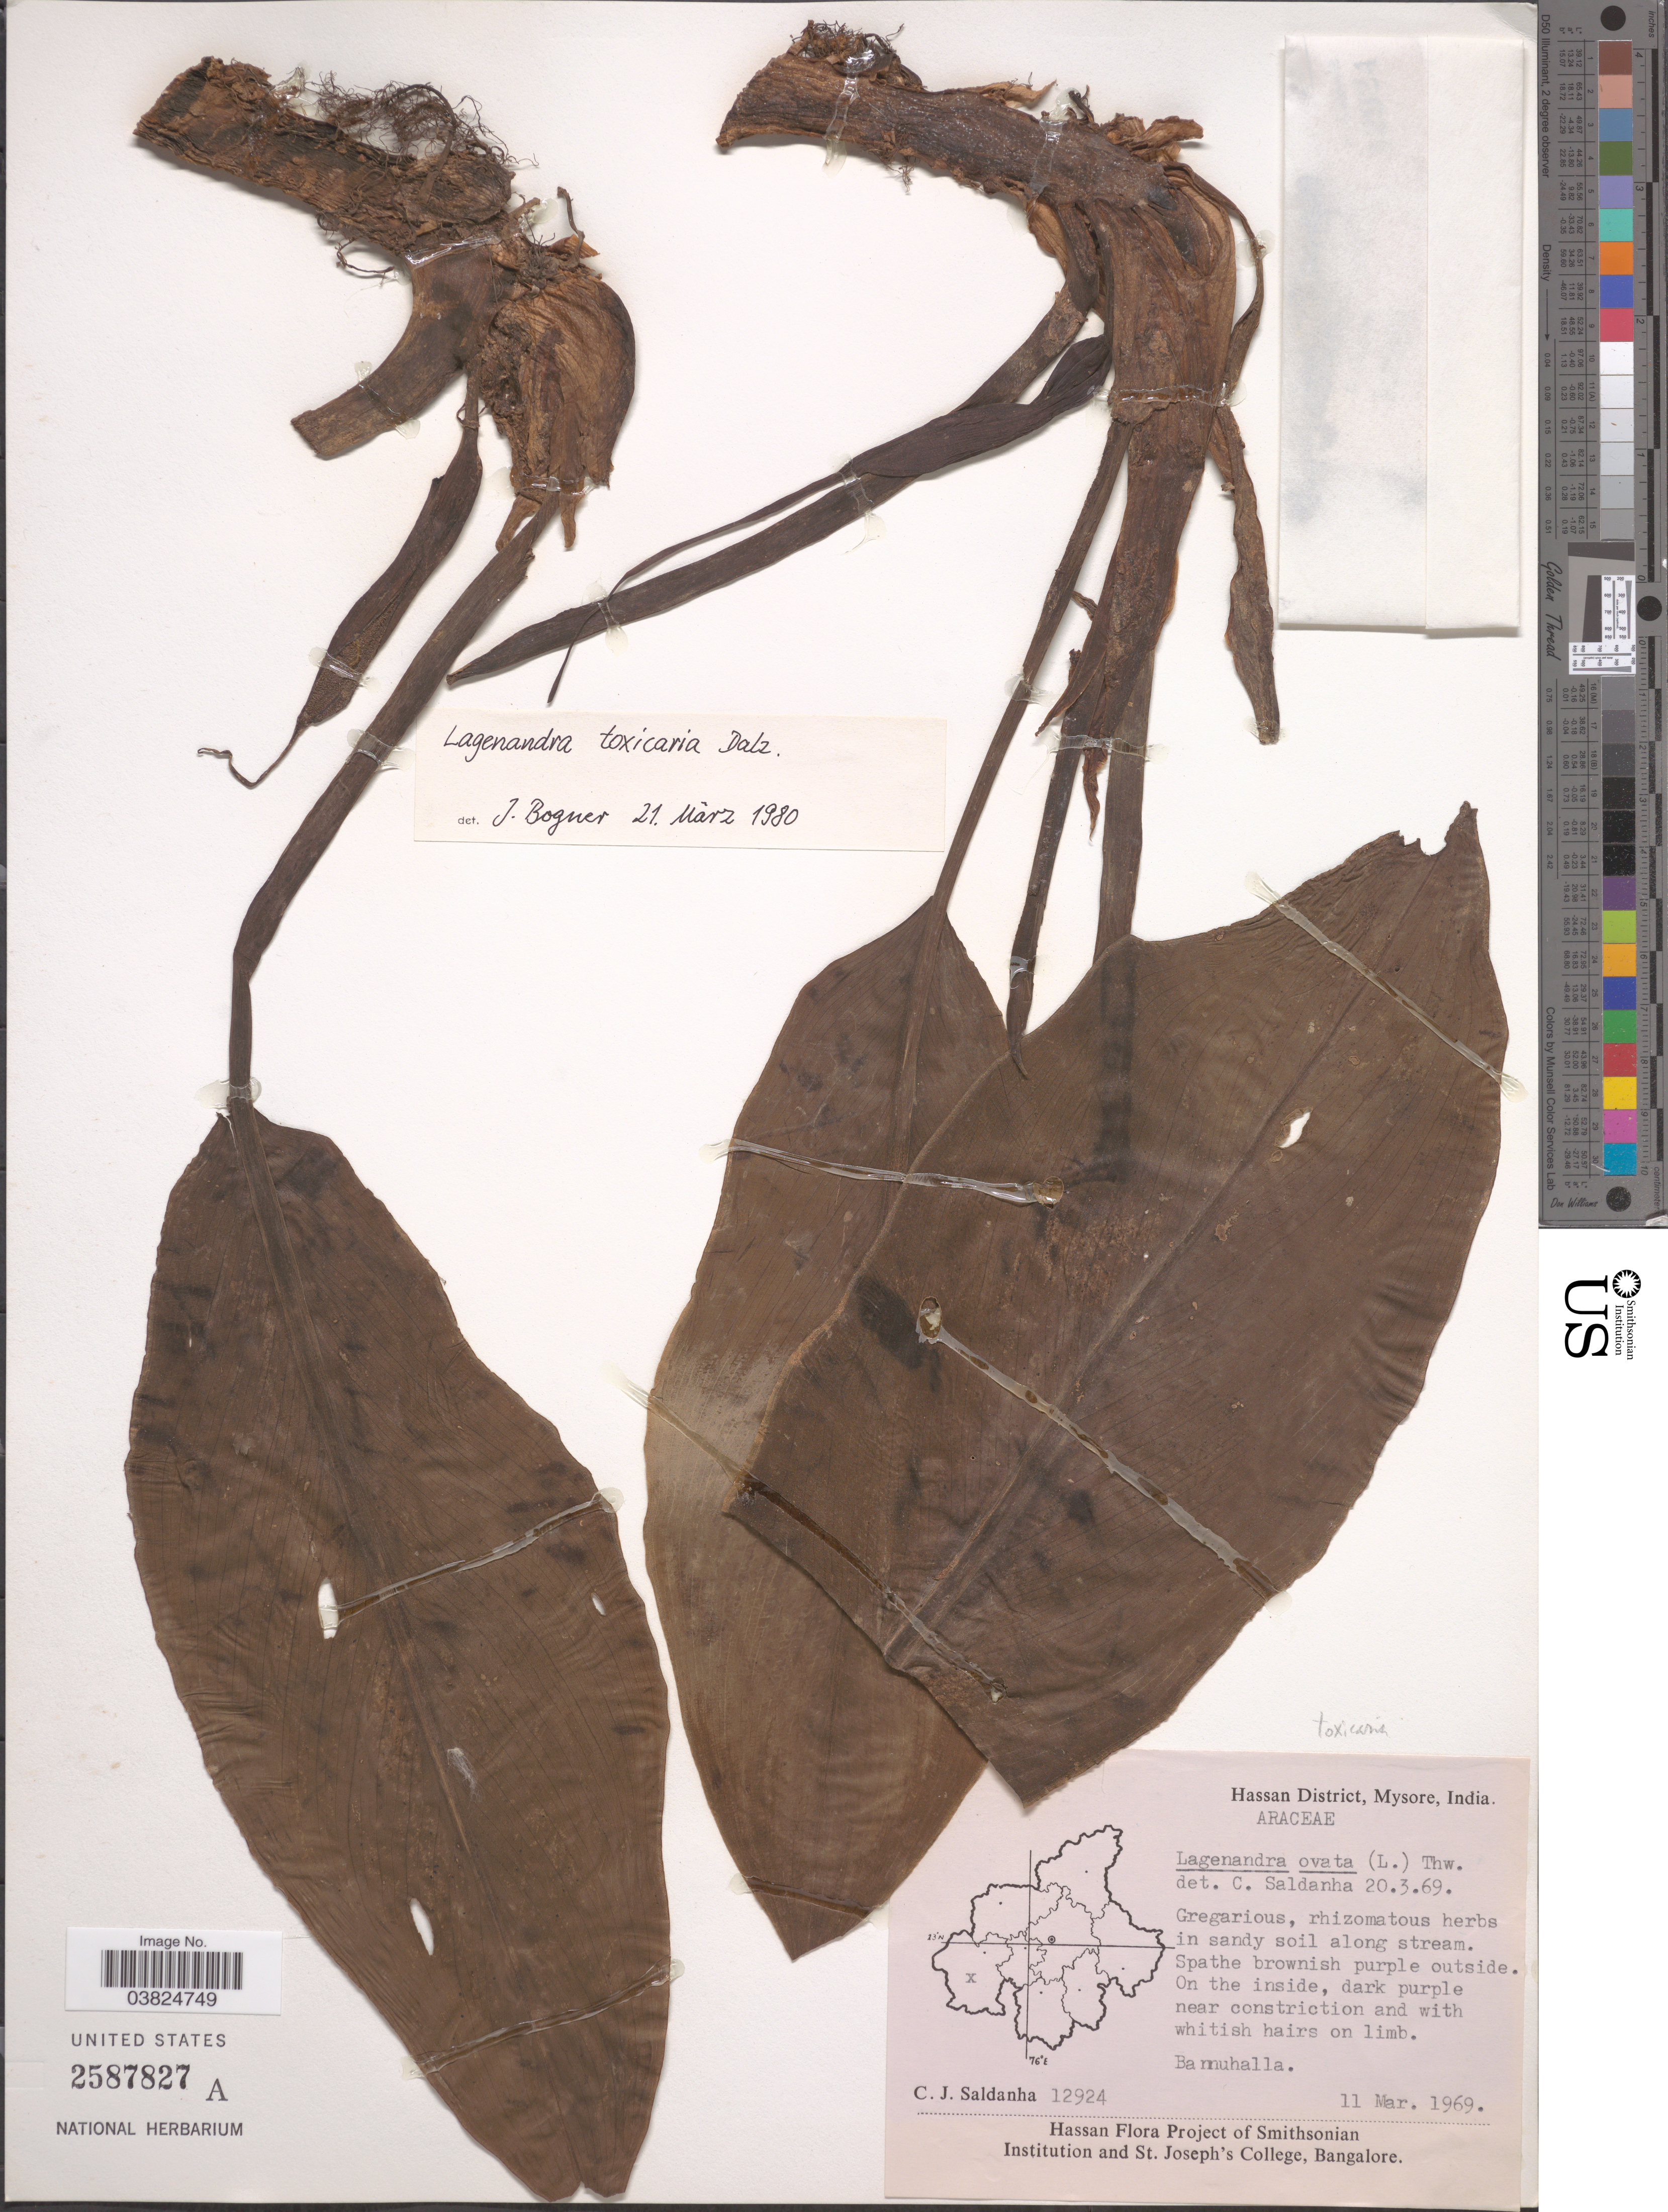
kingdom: Plantae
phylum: Tracheophyta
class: Liliopsida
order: Alismatales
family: Araceae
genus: Lagenandra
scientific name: Lagenandra toxicaria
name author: Dalzell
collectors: C. J. Saldanha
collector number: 12924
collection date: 1969-03-11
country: India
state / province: Karnataka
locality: Hassan District, Mysore. Bannuhalla.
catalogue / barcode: US 2587827A